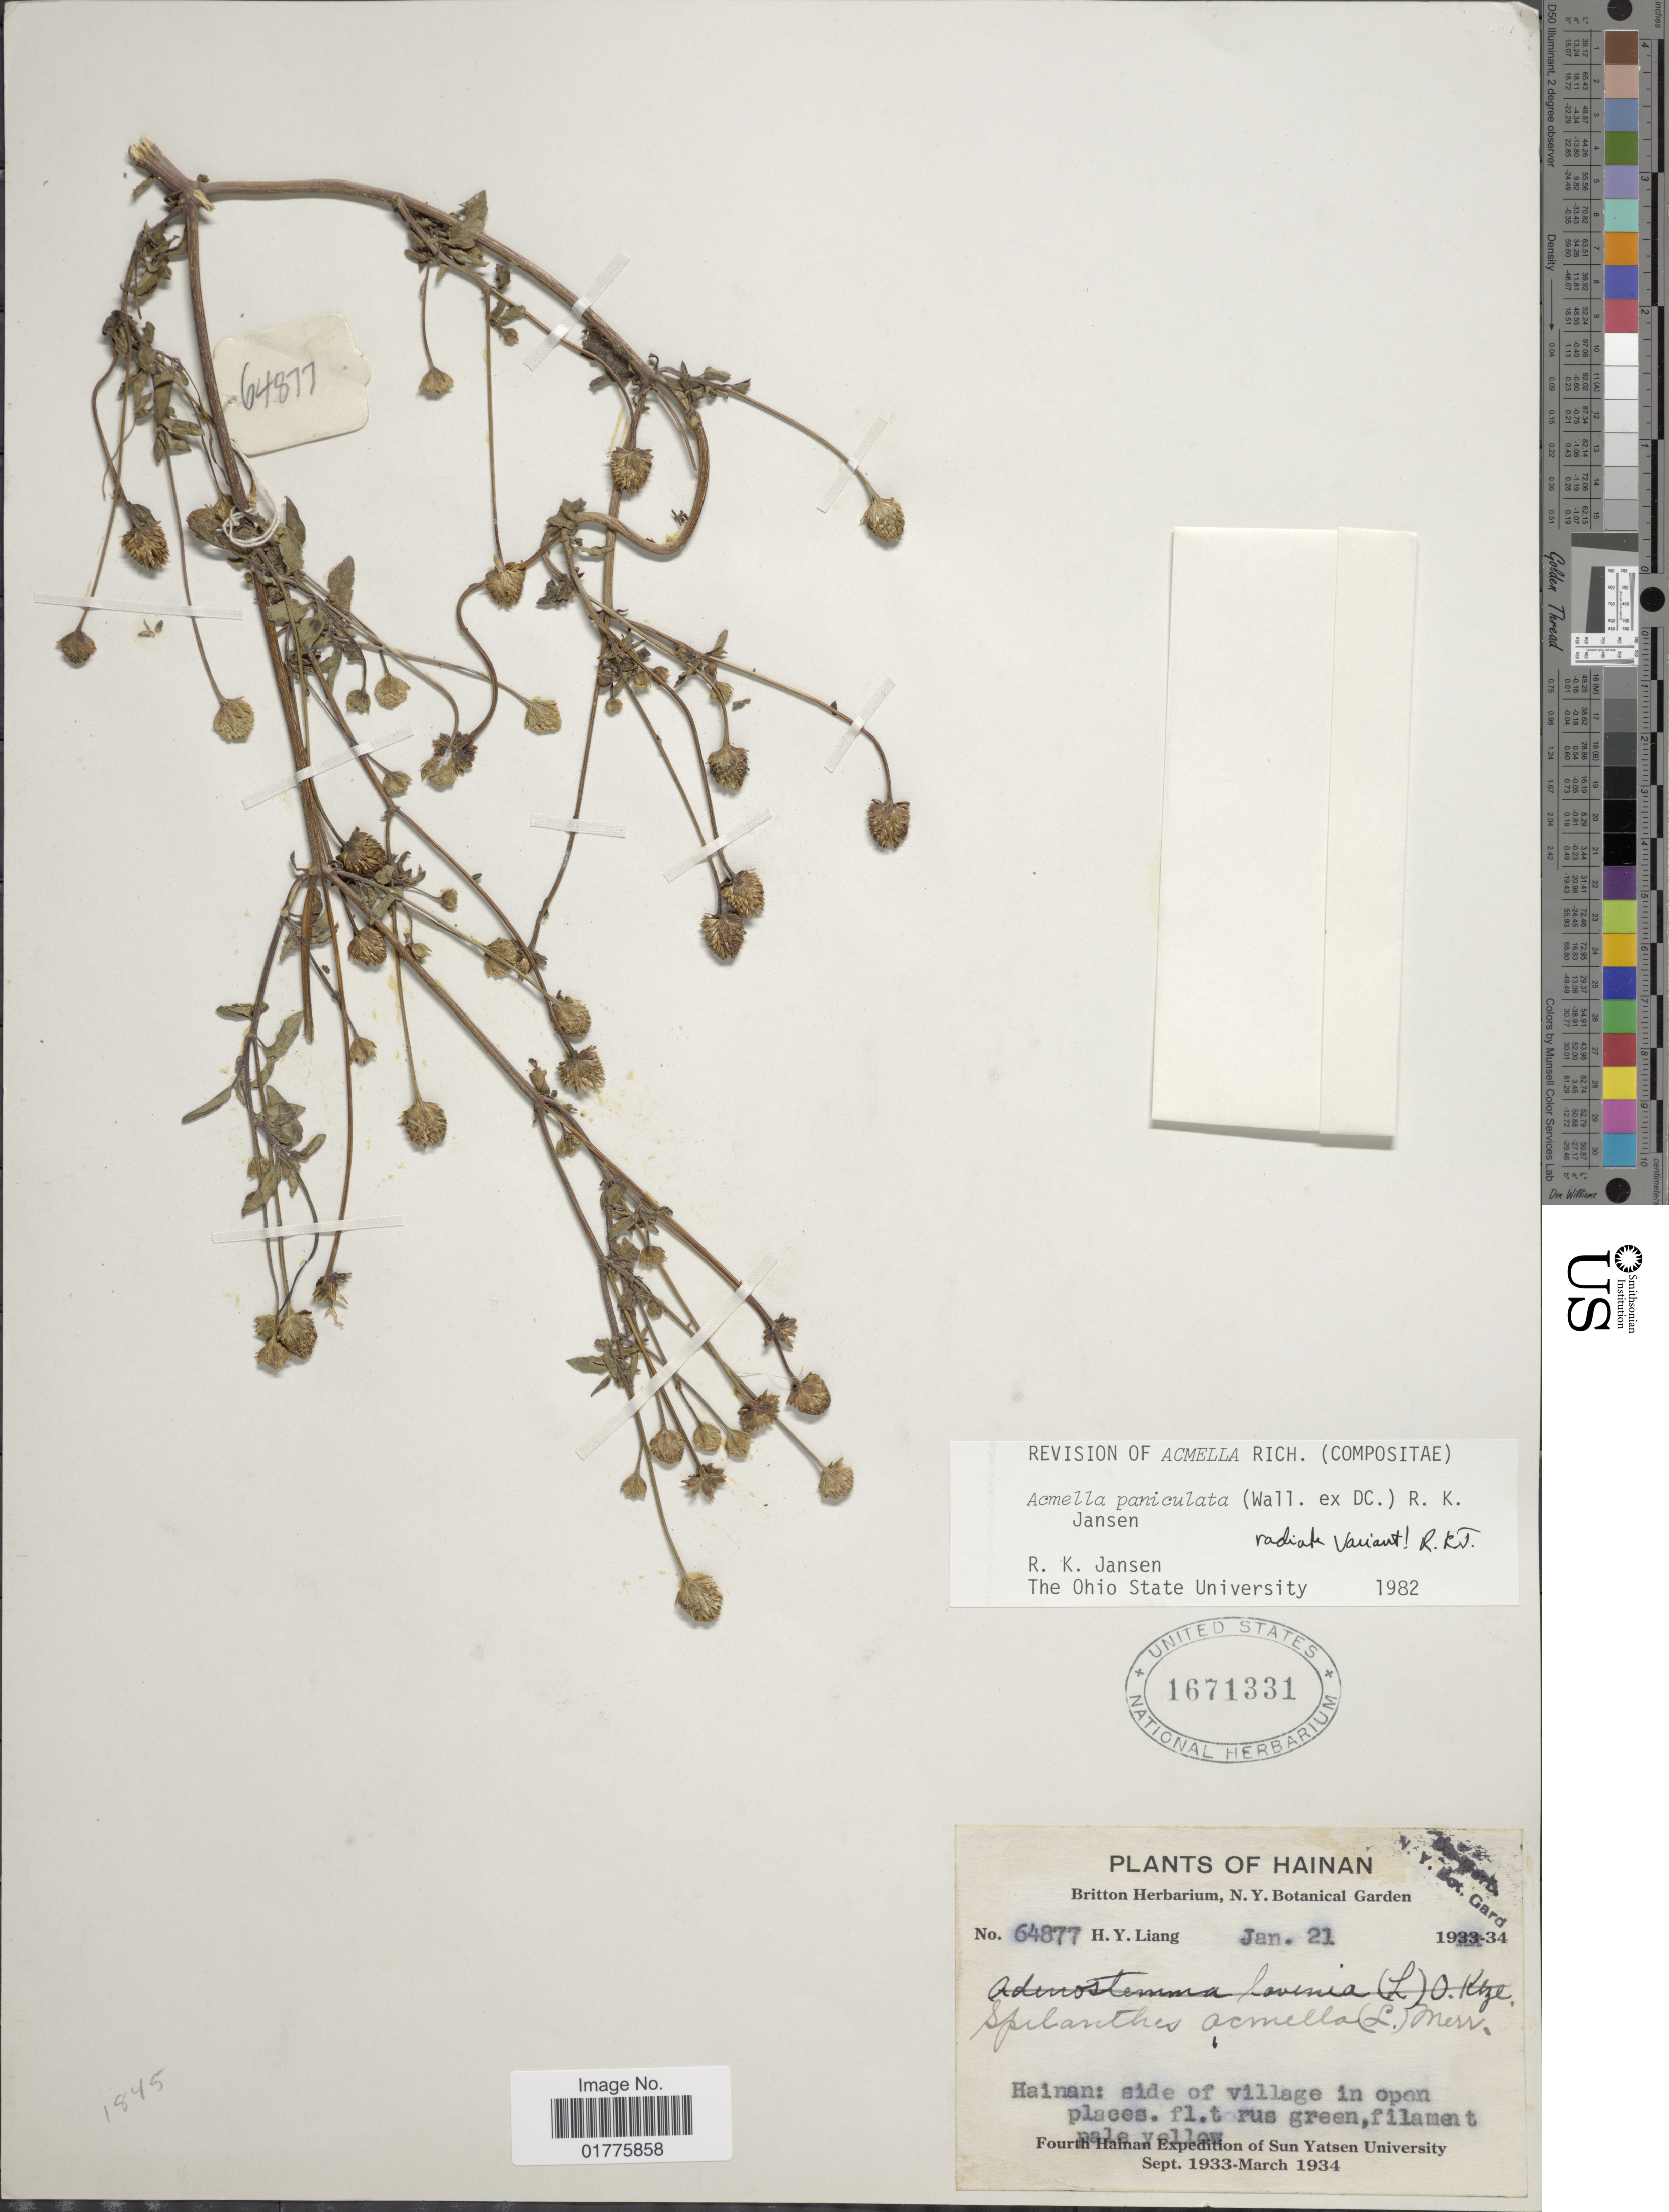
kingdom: Plantae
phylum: Tracheophyta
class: Magnoliopsida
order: Asterales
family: Asteraceae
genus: Acmella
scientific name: Acmella paniculata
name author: (Wall. ex DC.) R.K. Jansen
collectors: H. Y. Liang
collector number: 64877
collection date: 1934-01-21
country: China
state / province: Hainan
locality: Side of village in open places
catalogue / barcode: US 1671331